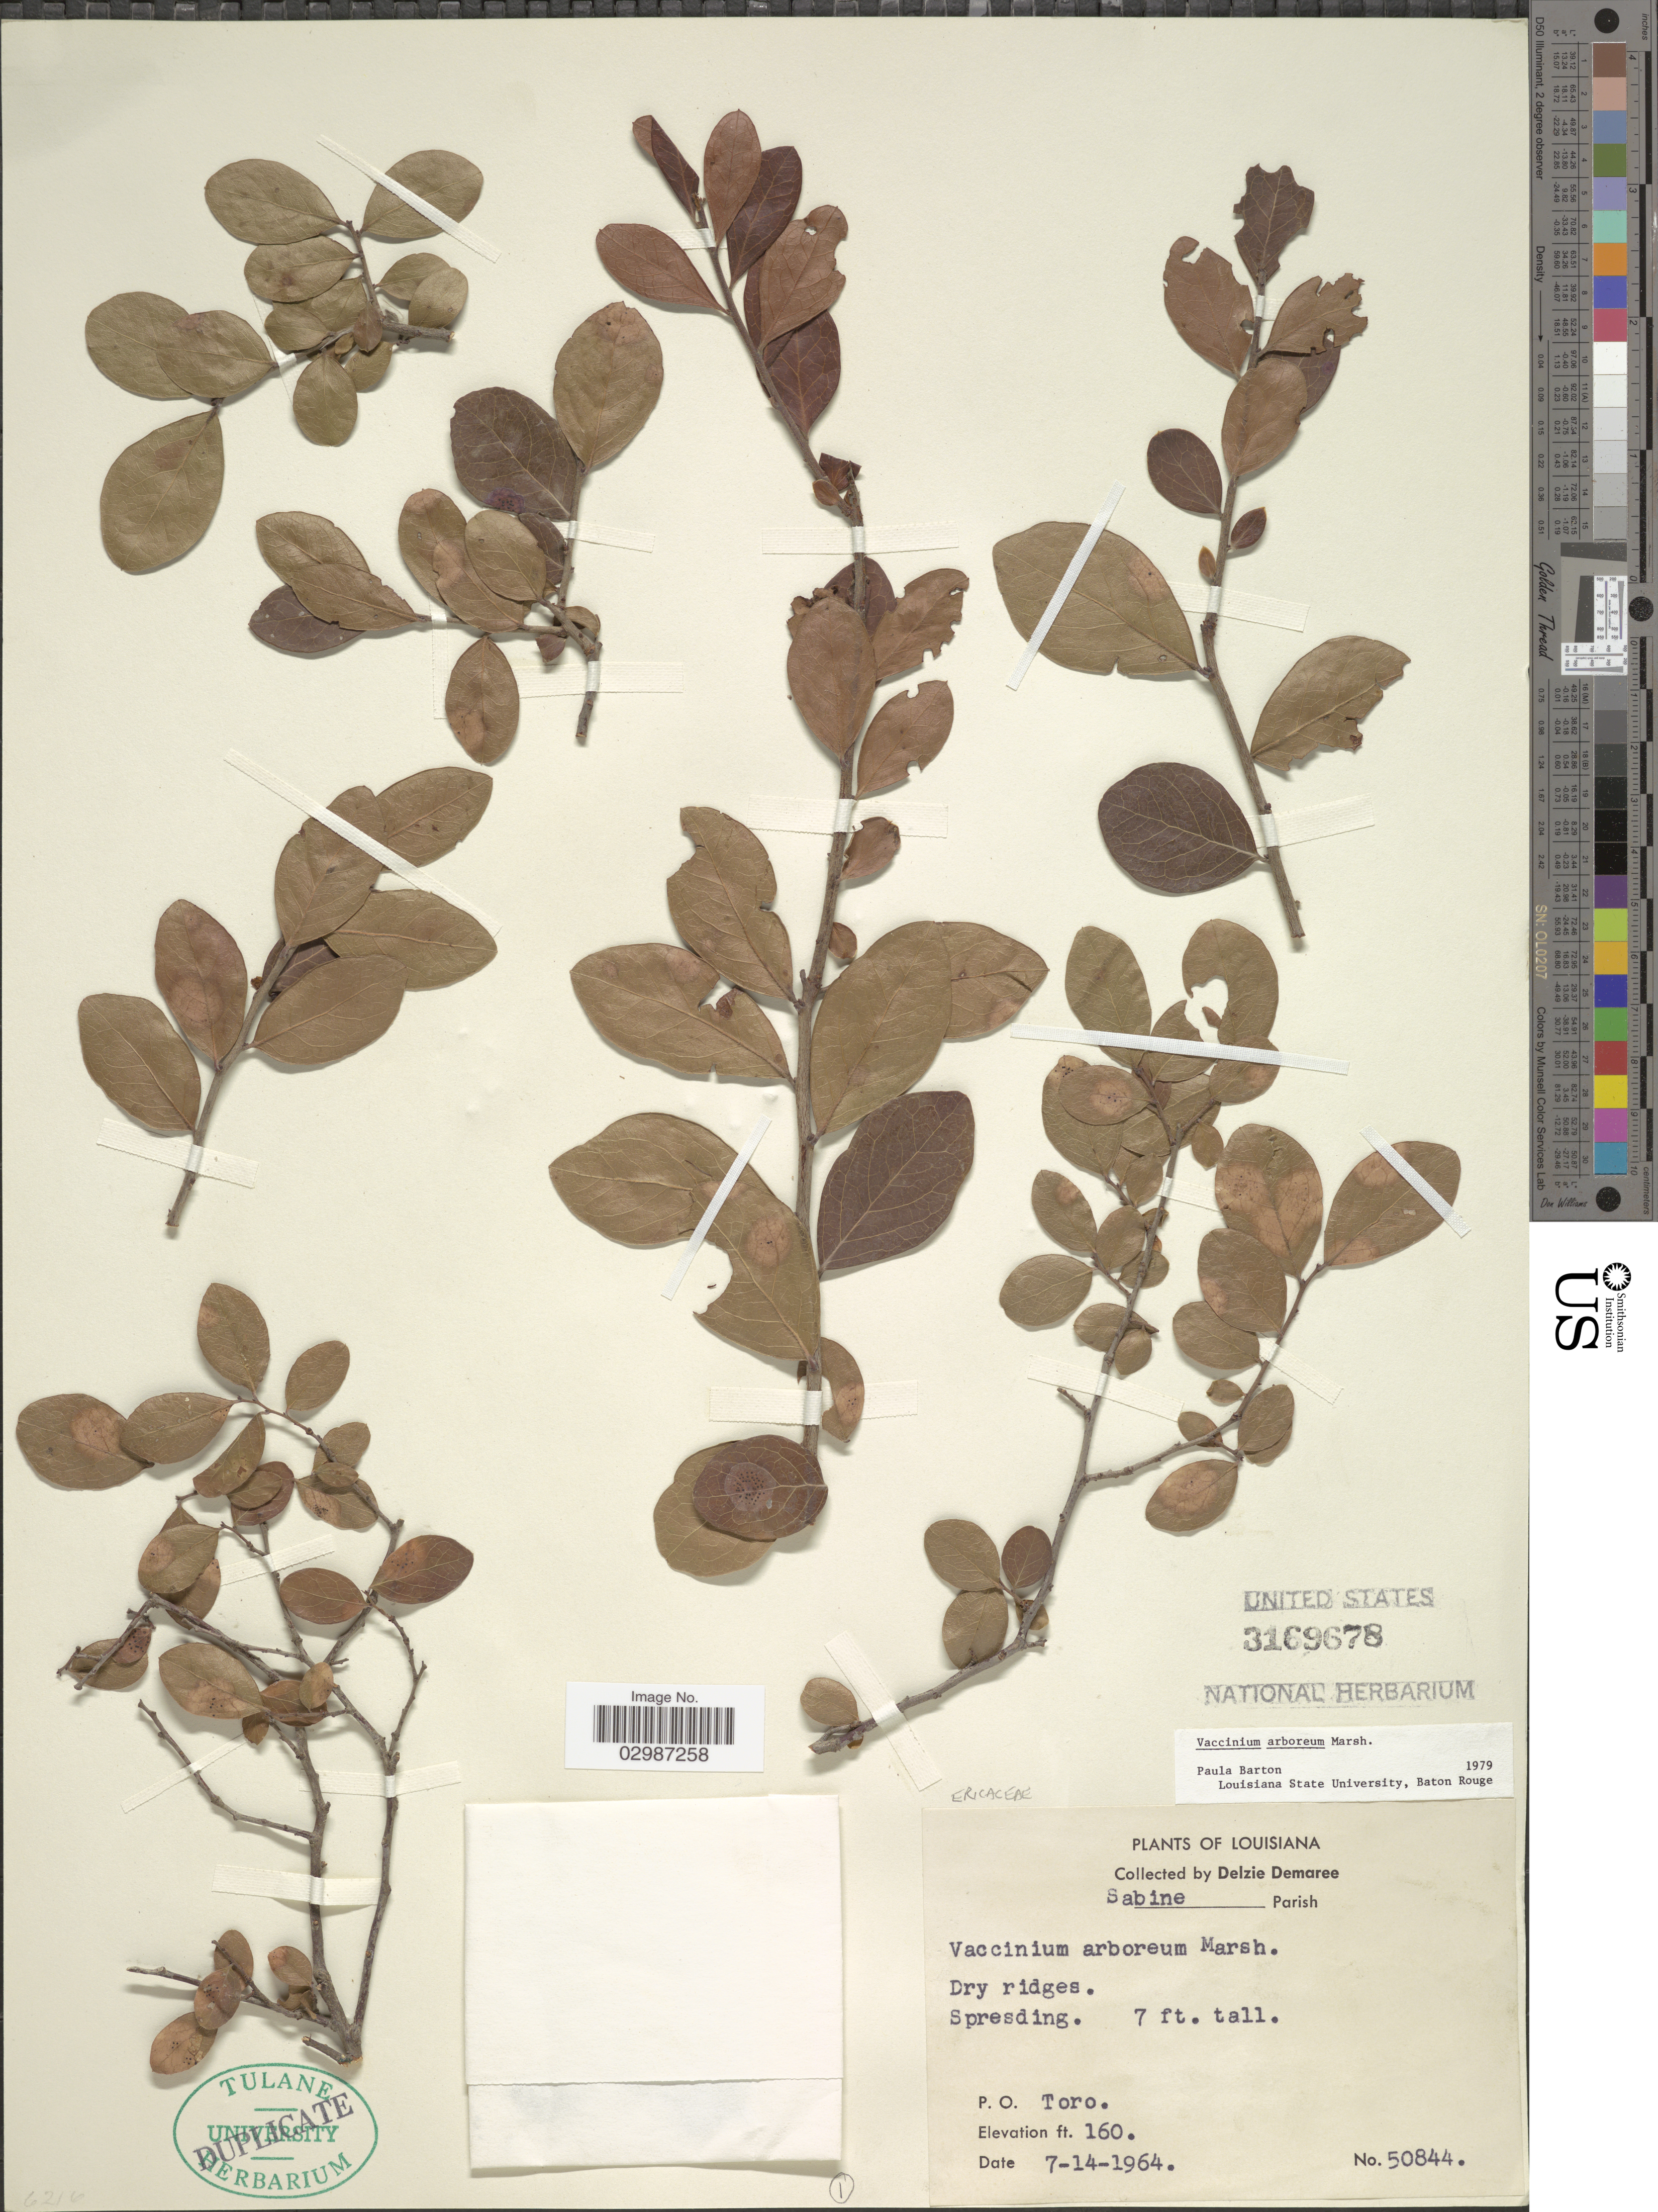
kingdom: Plantae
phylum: Tracheophyta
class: Magnoliopsida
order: Ericales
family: Ericaceae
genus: Vaccinium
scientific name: Vaccinium arboreum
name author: Marshall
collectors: D. Demaree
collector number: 50844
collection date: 1964-07-14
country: United States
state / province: Louisiana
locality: Sabine Parish, Spresding, P.O. Toro.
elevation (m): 49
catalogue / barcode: US 3169678